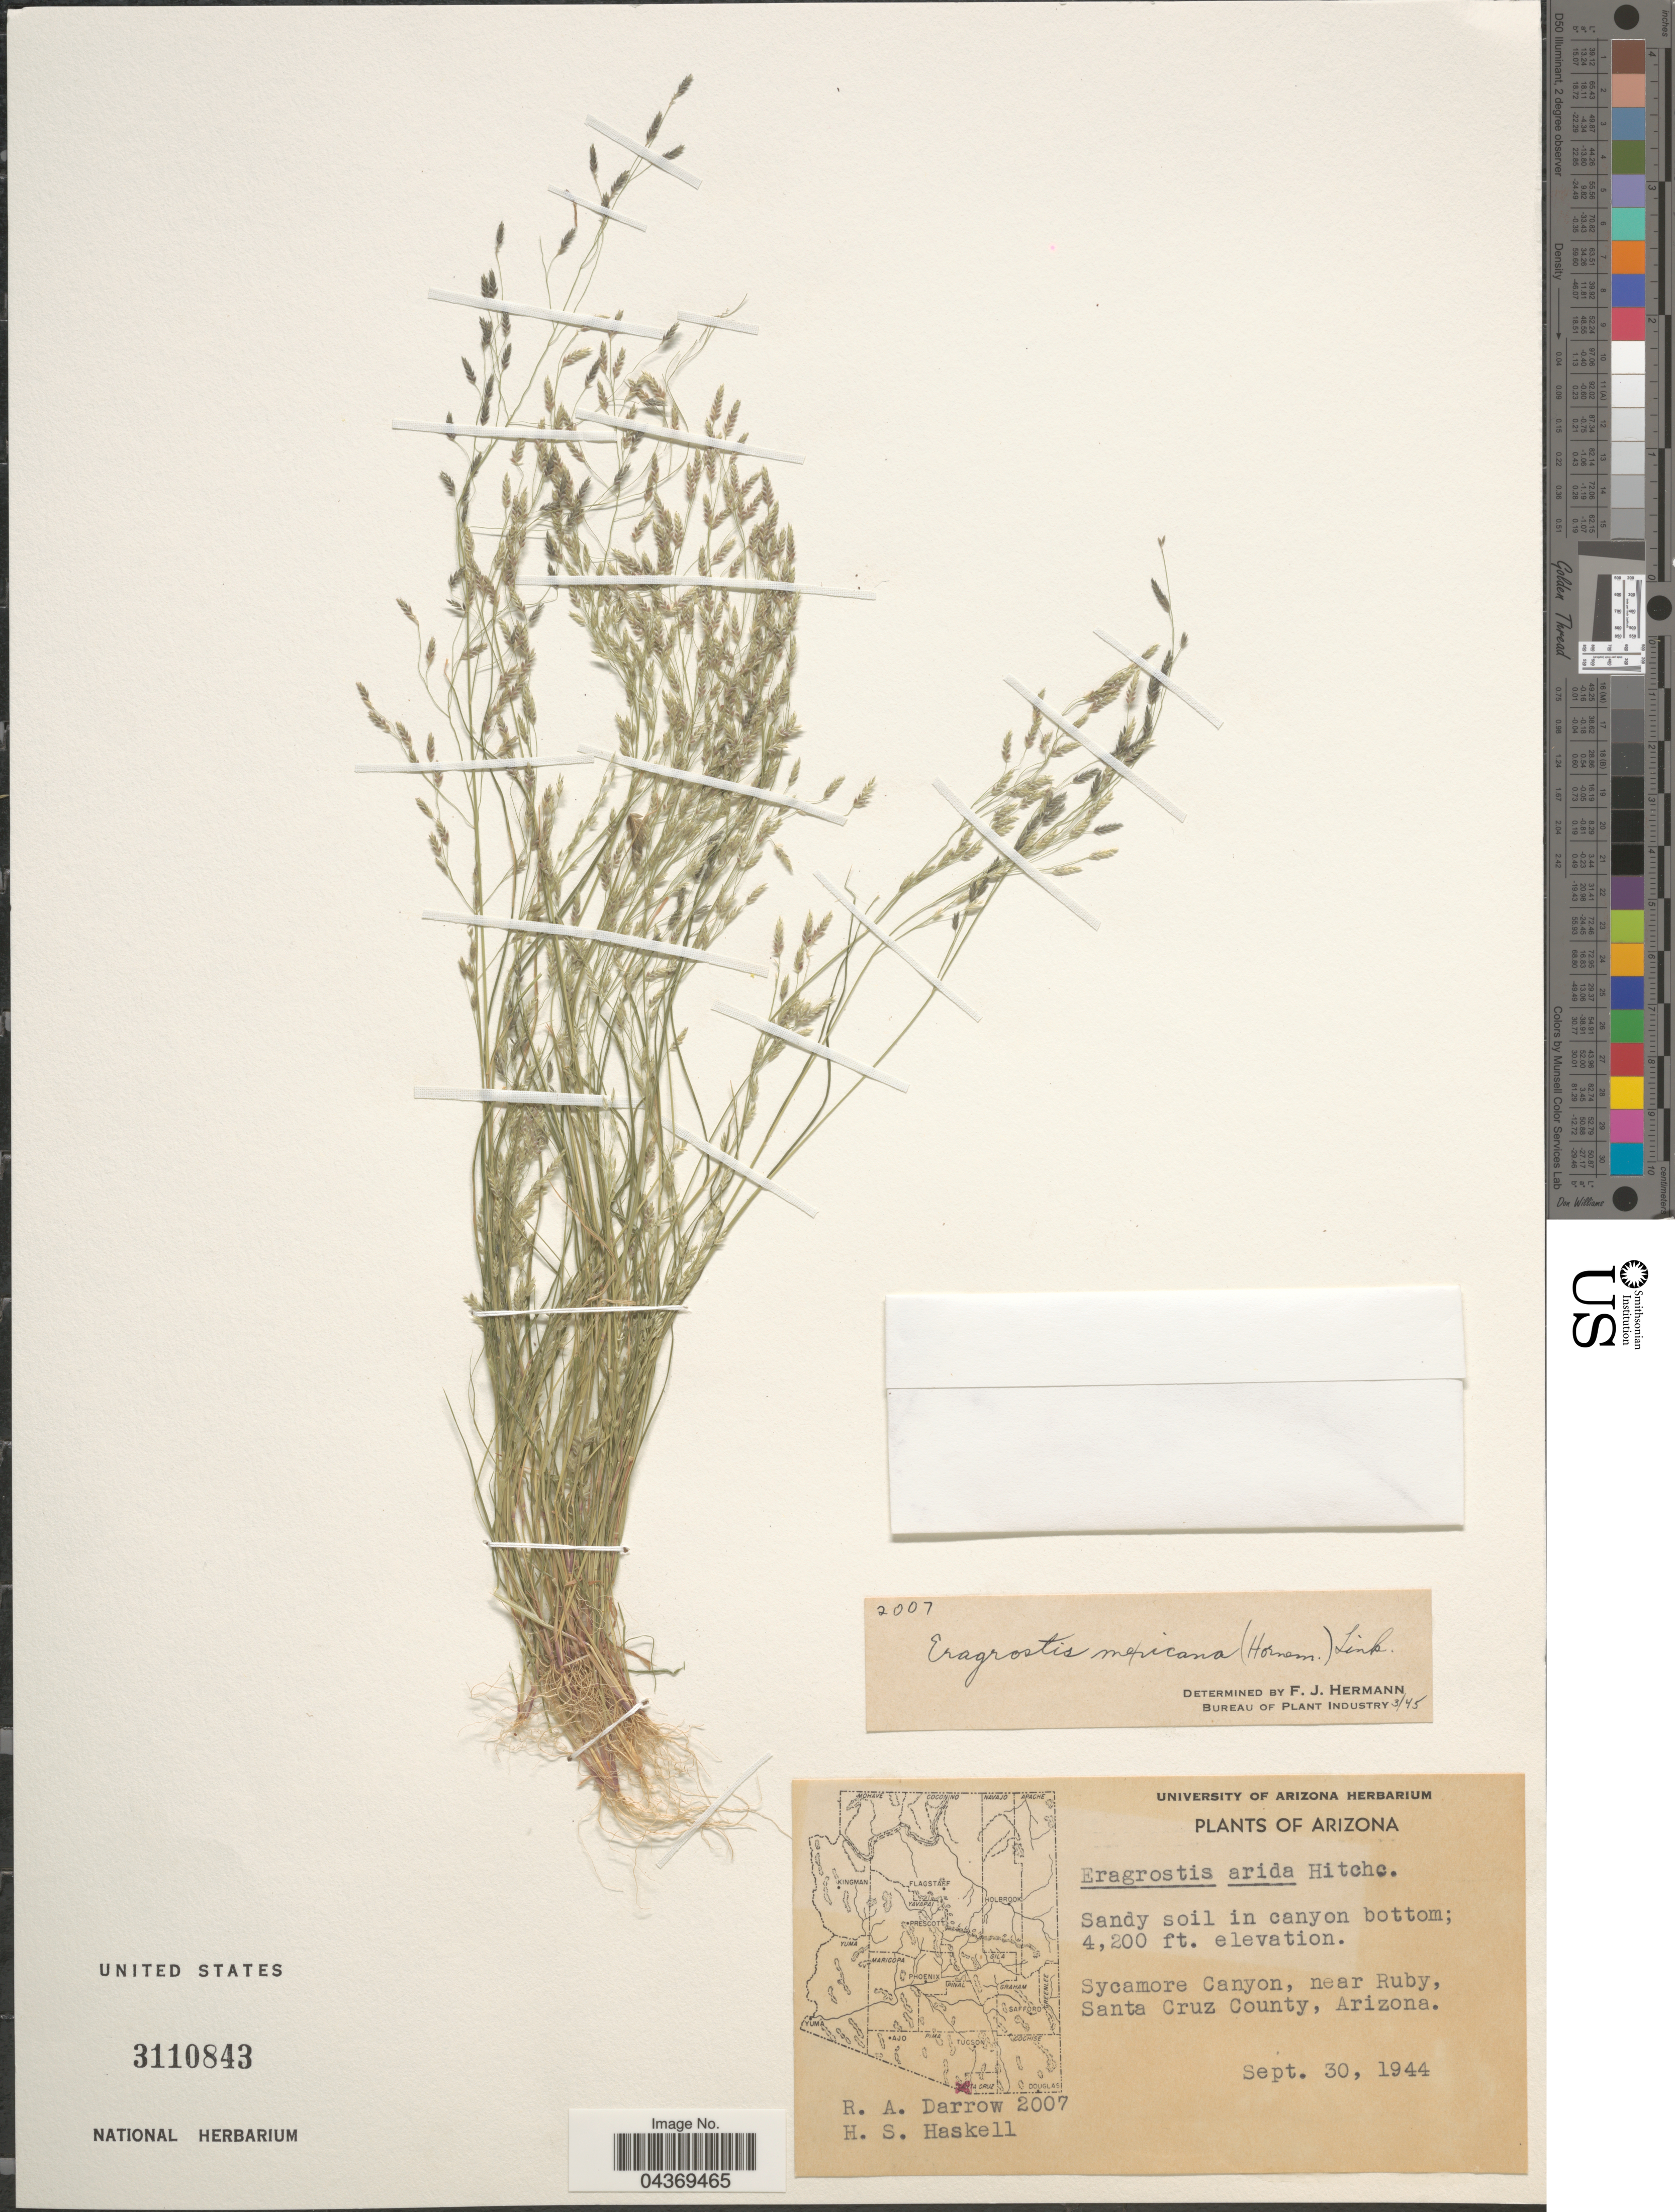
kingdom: Plantae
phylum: Tracheophyta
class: Liliopsida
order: Poales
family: Poaceae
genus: Eragrostis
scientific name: Eragrostis mexicana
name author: (Hornem.) Link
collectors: R. A. Darrow & H. Haskell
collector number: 2007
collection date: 1944-09-30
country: United States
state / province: Arizona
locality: Sycamore Canyon, near Ruby, Santa Cruz County.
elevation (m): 1280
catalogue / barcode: US 3110843